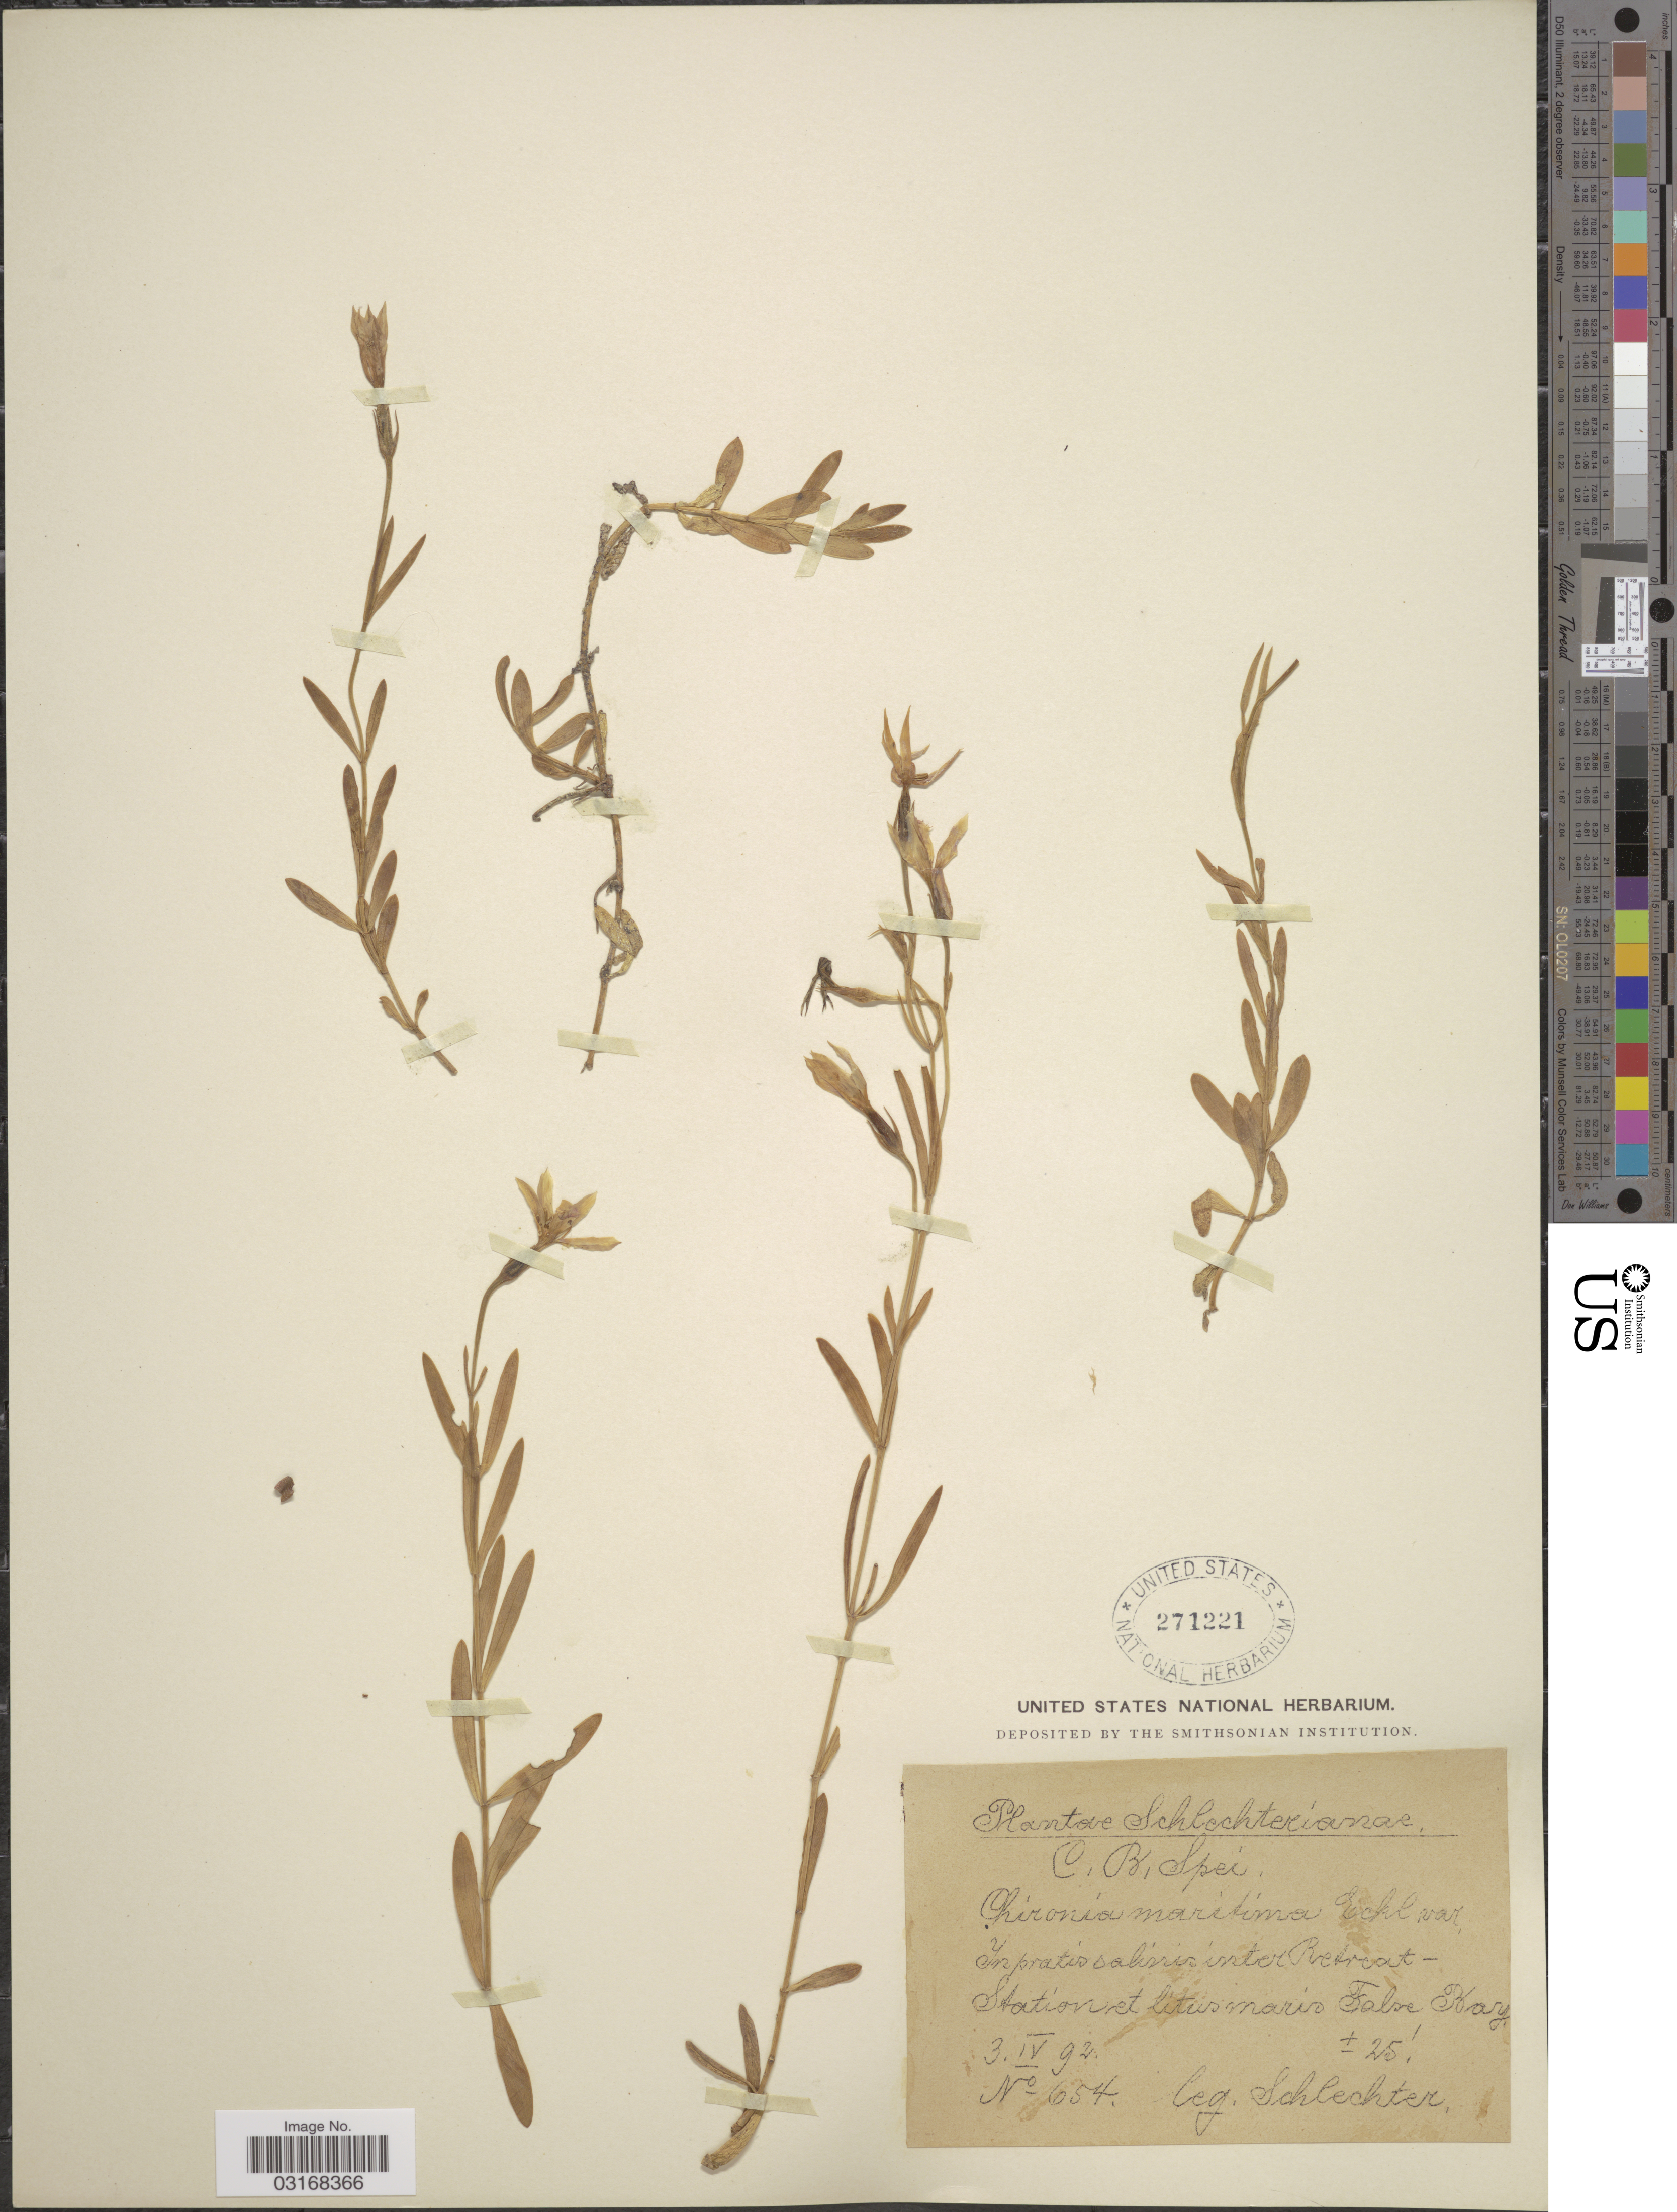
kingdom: Plantae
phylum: Tracheophyta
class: Magnoliopsida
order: Gentianales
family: Gentianaceae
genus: Chironia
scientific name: Chironia maritima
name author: Eckl. ex Griseb.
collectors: Schlechter, --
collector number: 654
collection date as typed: Transcribed d/m/y: 3/4/92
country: South Africa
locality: C. B. Spei. Inter Retreat-Station et litus maris False Bay.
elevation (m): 8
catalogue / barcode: US 271221